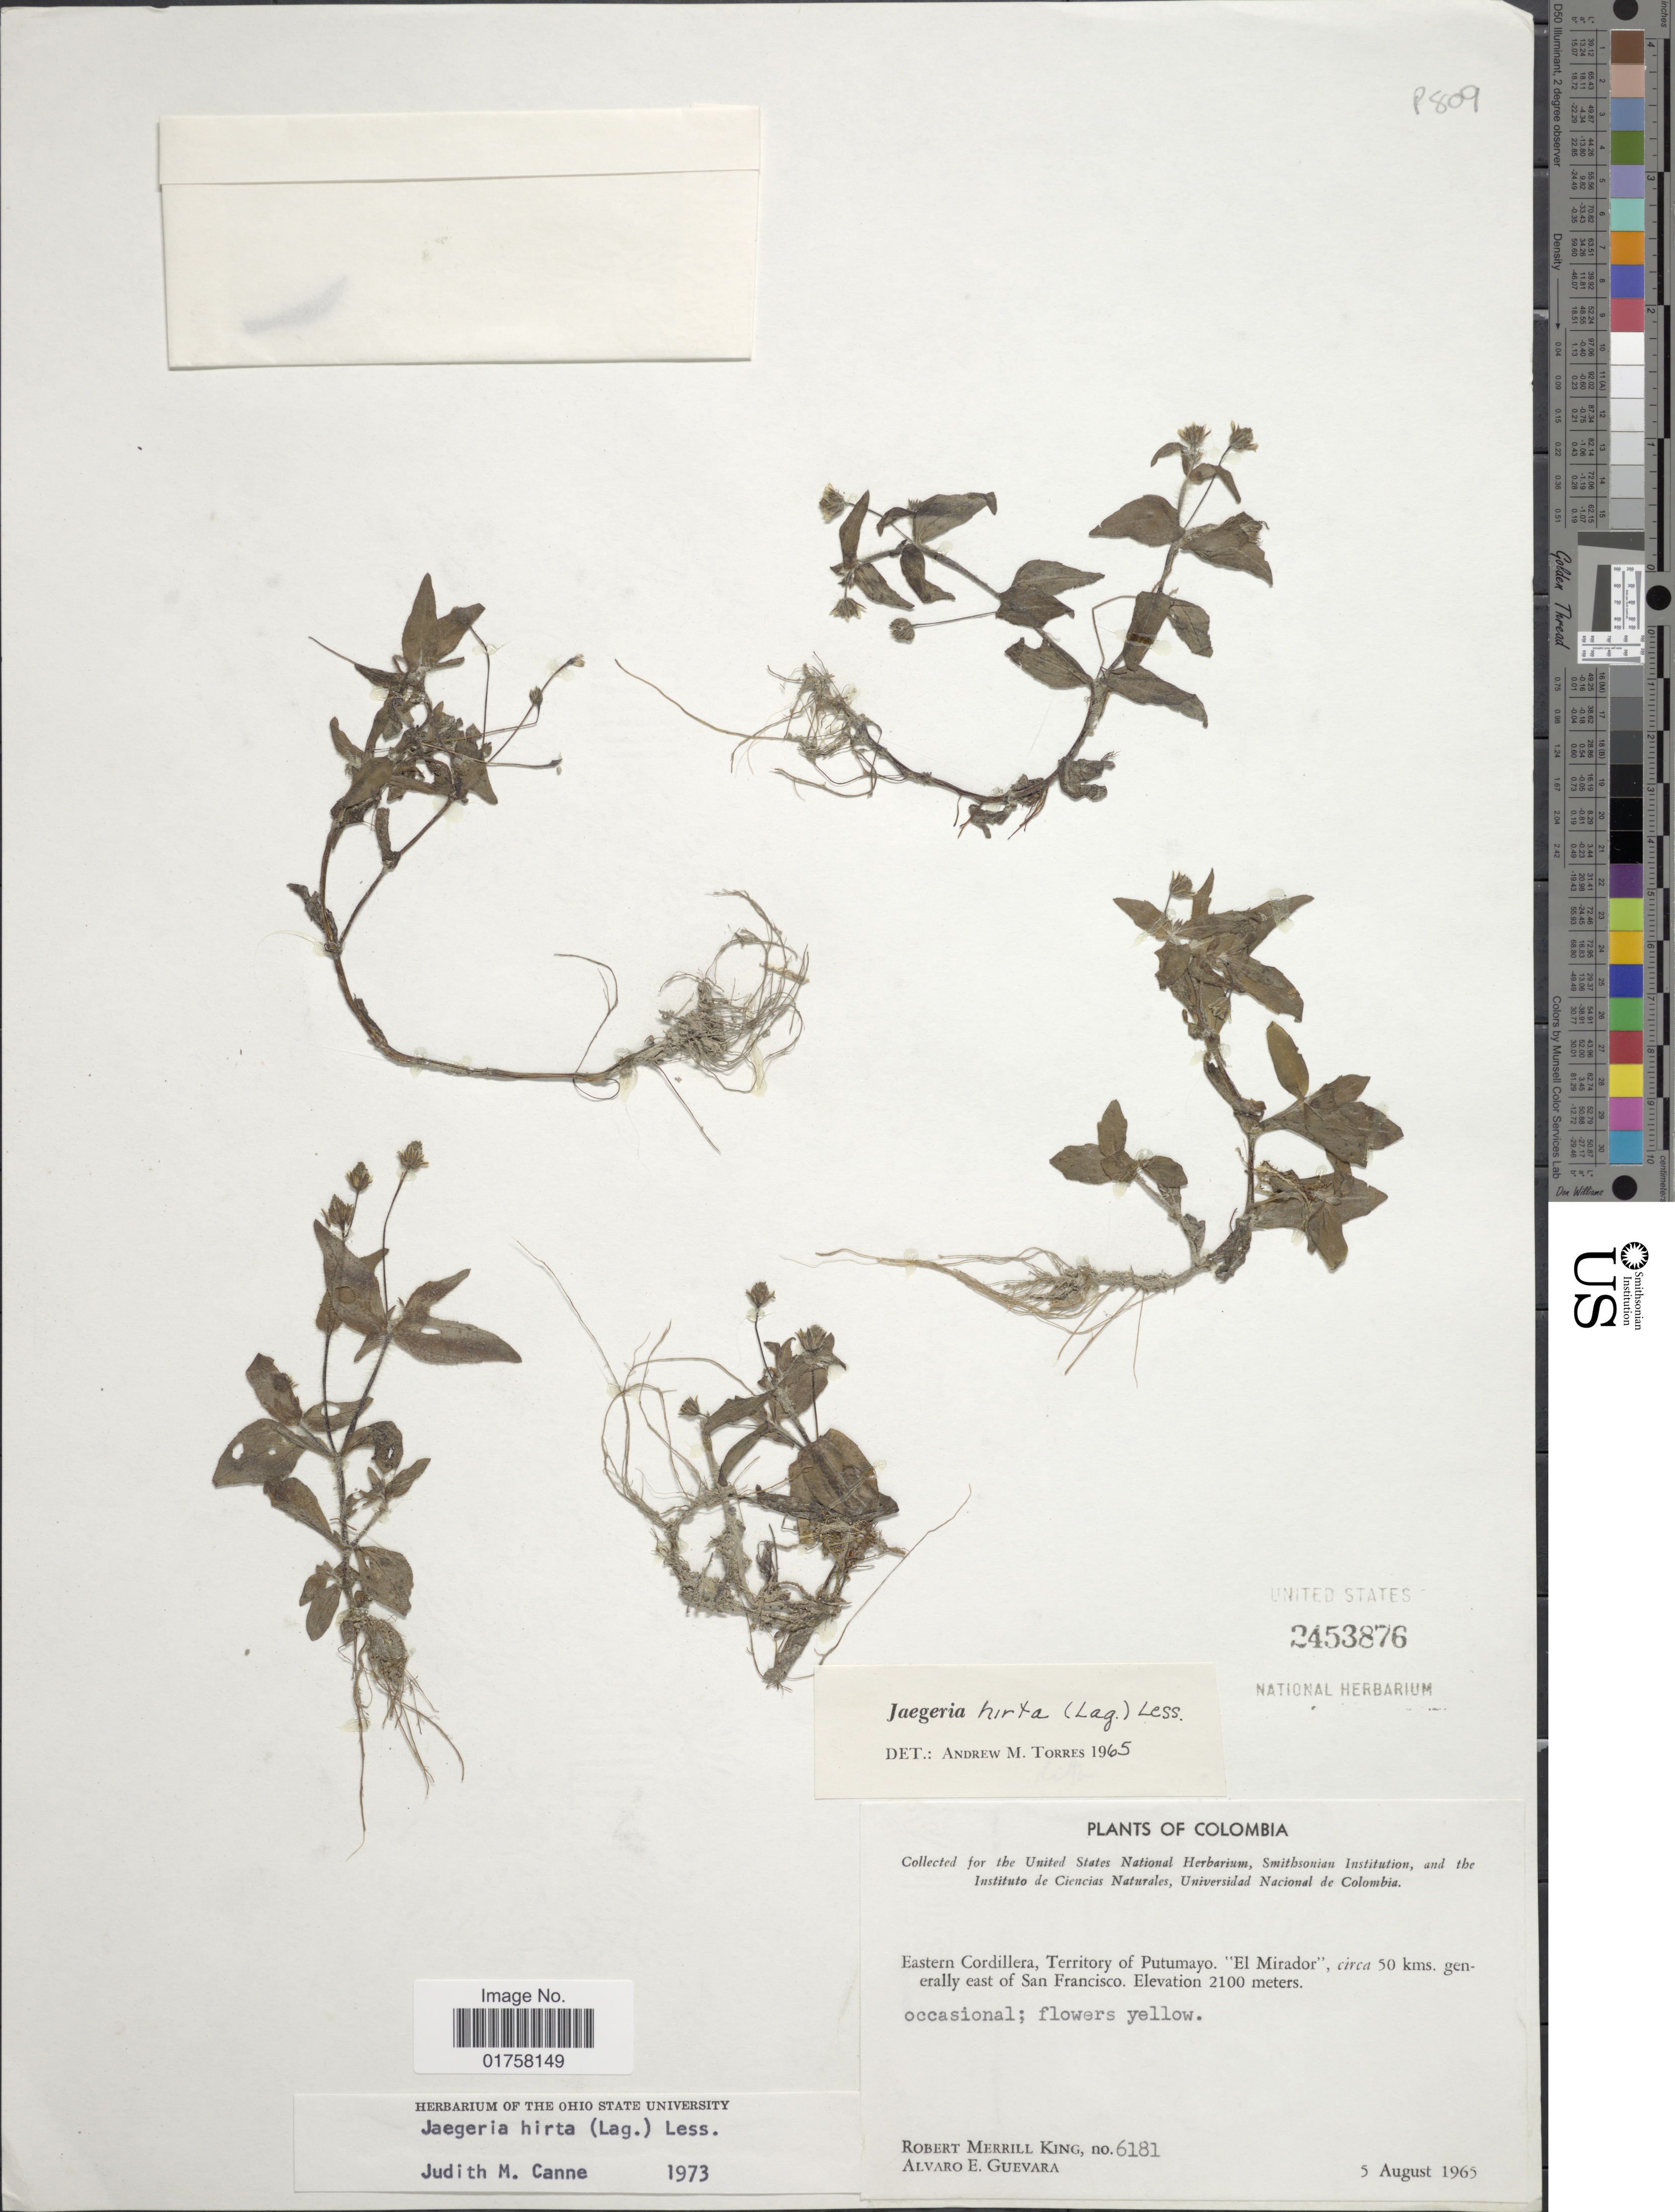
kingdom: Plantae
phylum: Tracheophyta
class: Magnoliopsida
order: Asterales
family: Asteraceae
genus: Jaegeria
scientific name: Jaegeria hirta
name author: (Lag.) Less.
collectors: R. M. King & A. E. Guevara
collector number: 6181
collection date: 1965-08-05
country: Colombia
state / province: Putumayo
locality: Eastern Cordillera, "El Mirador", circa 50 kms. generally east of San Francisco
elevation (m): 2100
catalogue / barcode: US 2453876